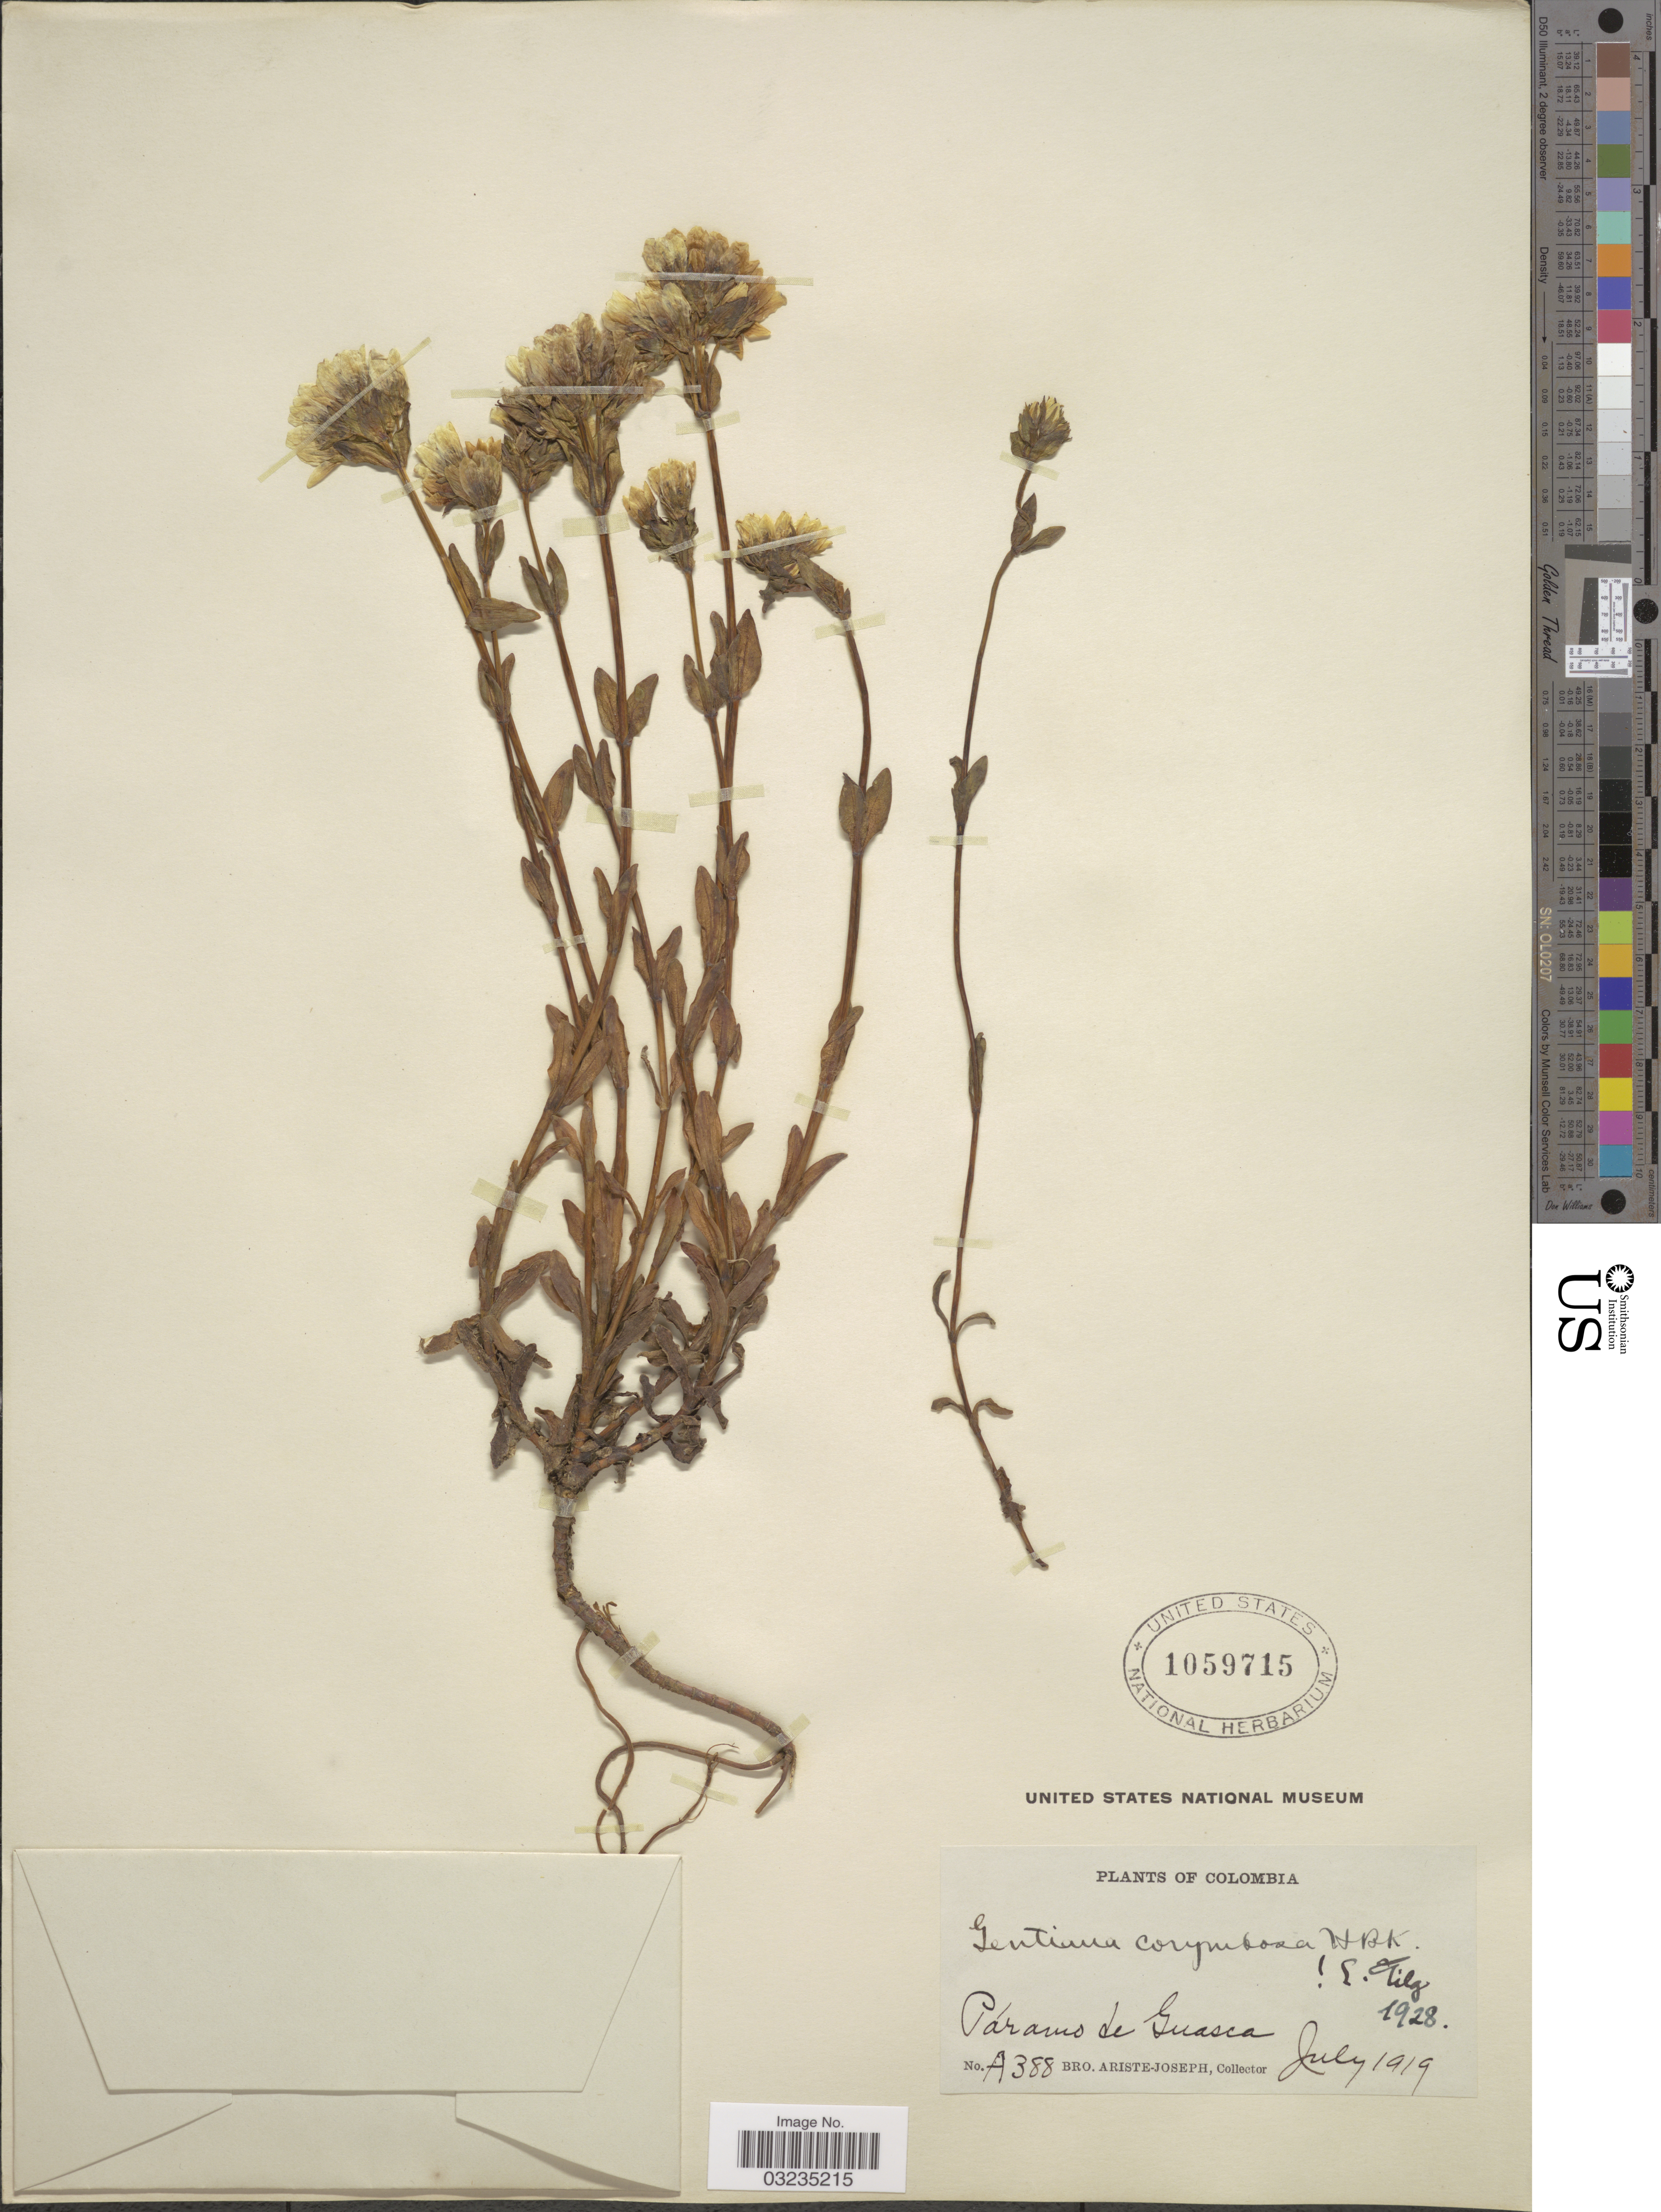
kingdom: Plantae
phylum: Tracheophyta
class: Magnoliopsida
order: Gentianales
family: Gentianaceae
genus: Gentiana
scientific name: Gentiana corymbosa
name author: Humb. et al.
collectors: Bro. Ariste-Joseph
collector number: A388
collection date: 1919-07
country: Colombia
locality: Páramo de Guasca.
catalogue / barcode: US 1059715